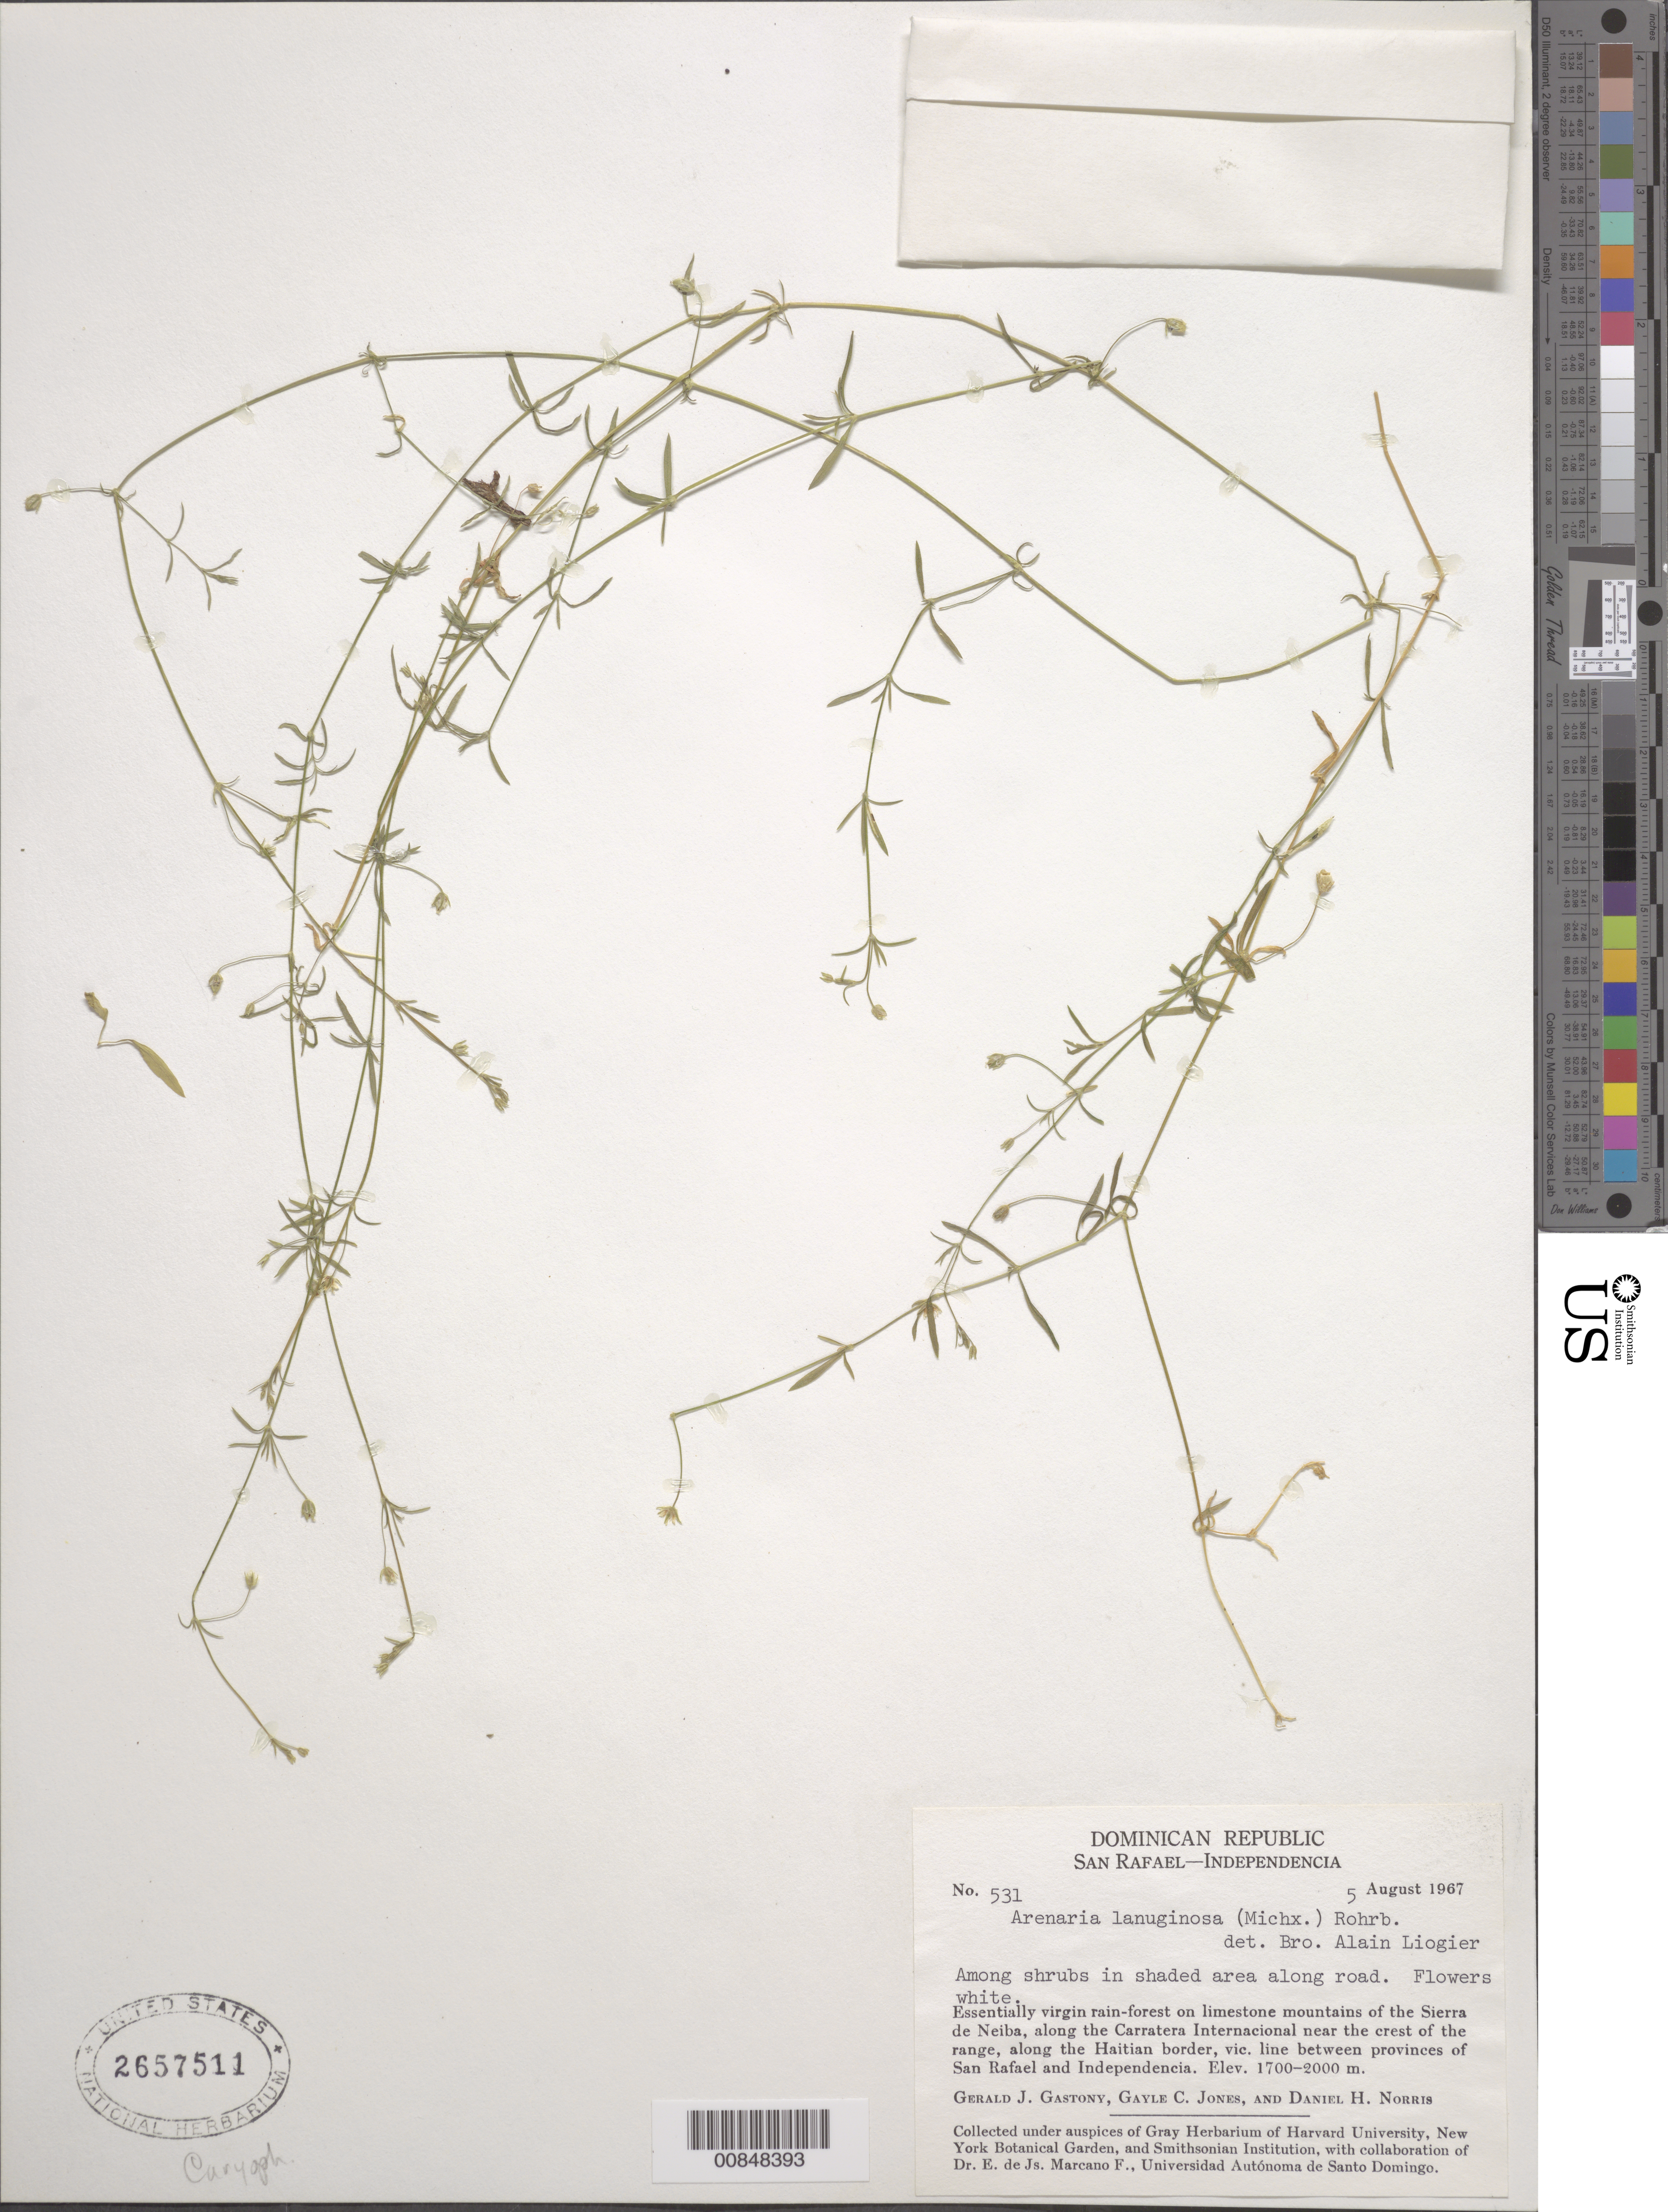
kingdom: Plantae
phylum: Tracheophyta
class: Magnoliopsida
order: Caryophyllales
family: Caryophyllaceae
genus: Arenaria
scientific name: Arenaria lanuginosa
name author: (Michx.) Rohrb.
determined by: Liogier, Alain H.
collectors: G. Gastony, G. C. Jones & D. H. Norris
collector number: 531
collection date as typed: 05 Aug 1967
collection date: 1967-08-05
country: Dominican Republic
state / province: Elías Piña / Independencia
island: Hispaniola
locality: Sierra de Neiba, along Carretera Internacional near the crest of the range, along the Haitian border, vicinity line between provinces of San Rafael (obsolete) and Independencia.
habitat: Among shrubs in shaded area along road. Essentially virgin rain-forest on limestone mountains.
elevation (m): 1700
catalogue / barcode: US 2657511